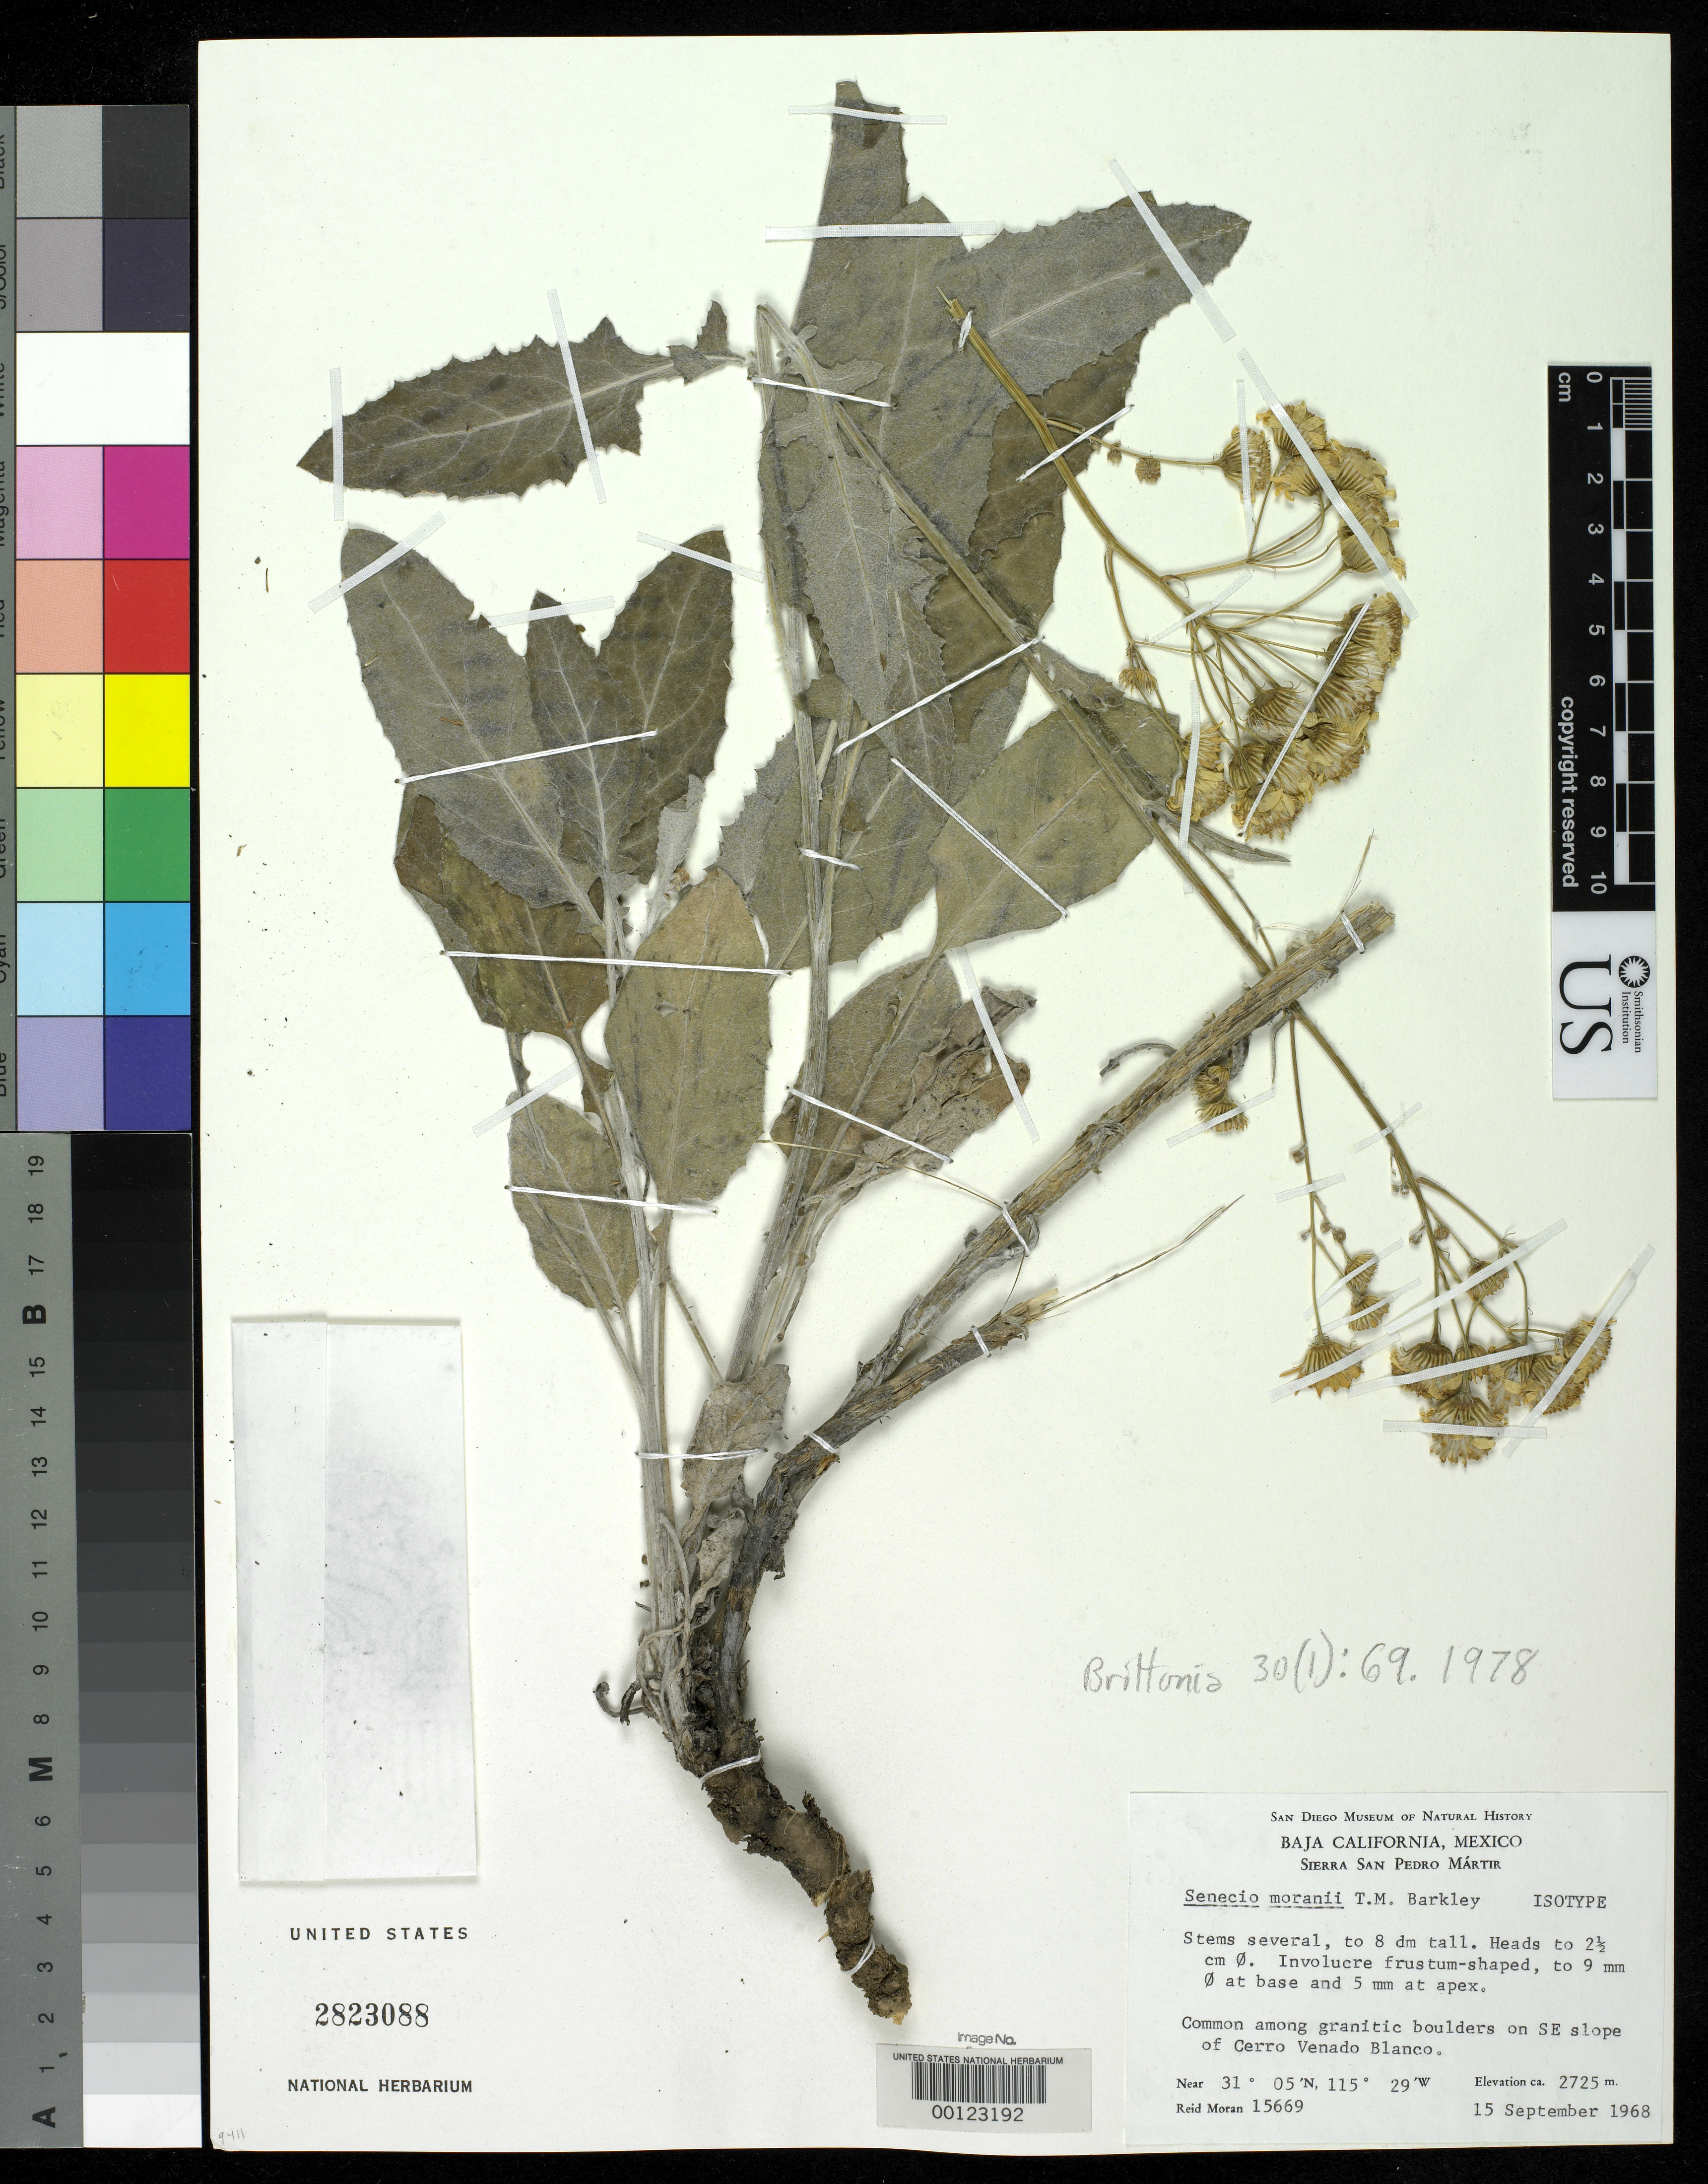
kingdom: Plantae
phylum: Tracheophyta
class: Magnoliopsida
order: Asterales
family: Asteraceae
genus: Senecio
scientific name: Senecio moranii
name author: T.M. Barkley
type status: Isotype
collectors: R. V. Moran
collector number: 15669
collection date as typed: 15 Sep 1968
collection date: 1968-09-15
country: Mexico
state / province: Baja California Norte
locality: SE slope of Cerro Vanado Blanco, Sierra San Martir.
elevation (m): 2725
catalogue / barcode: US 2823088